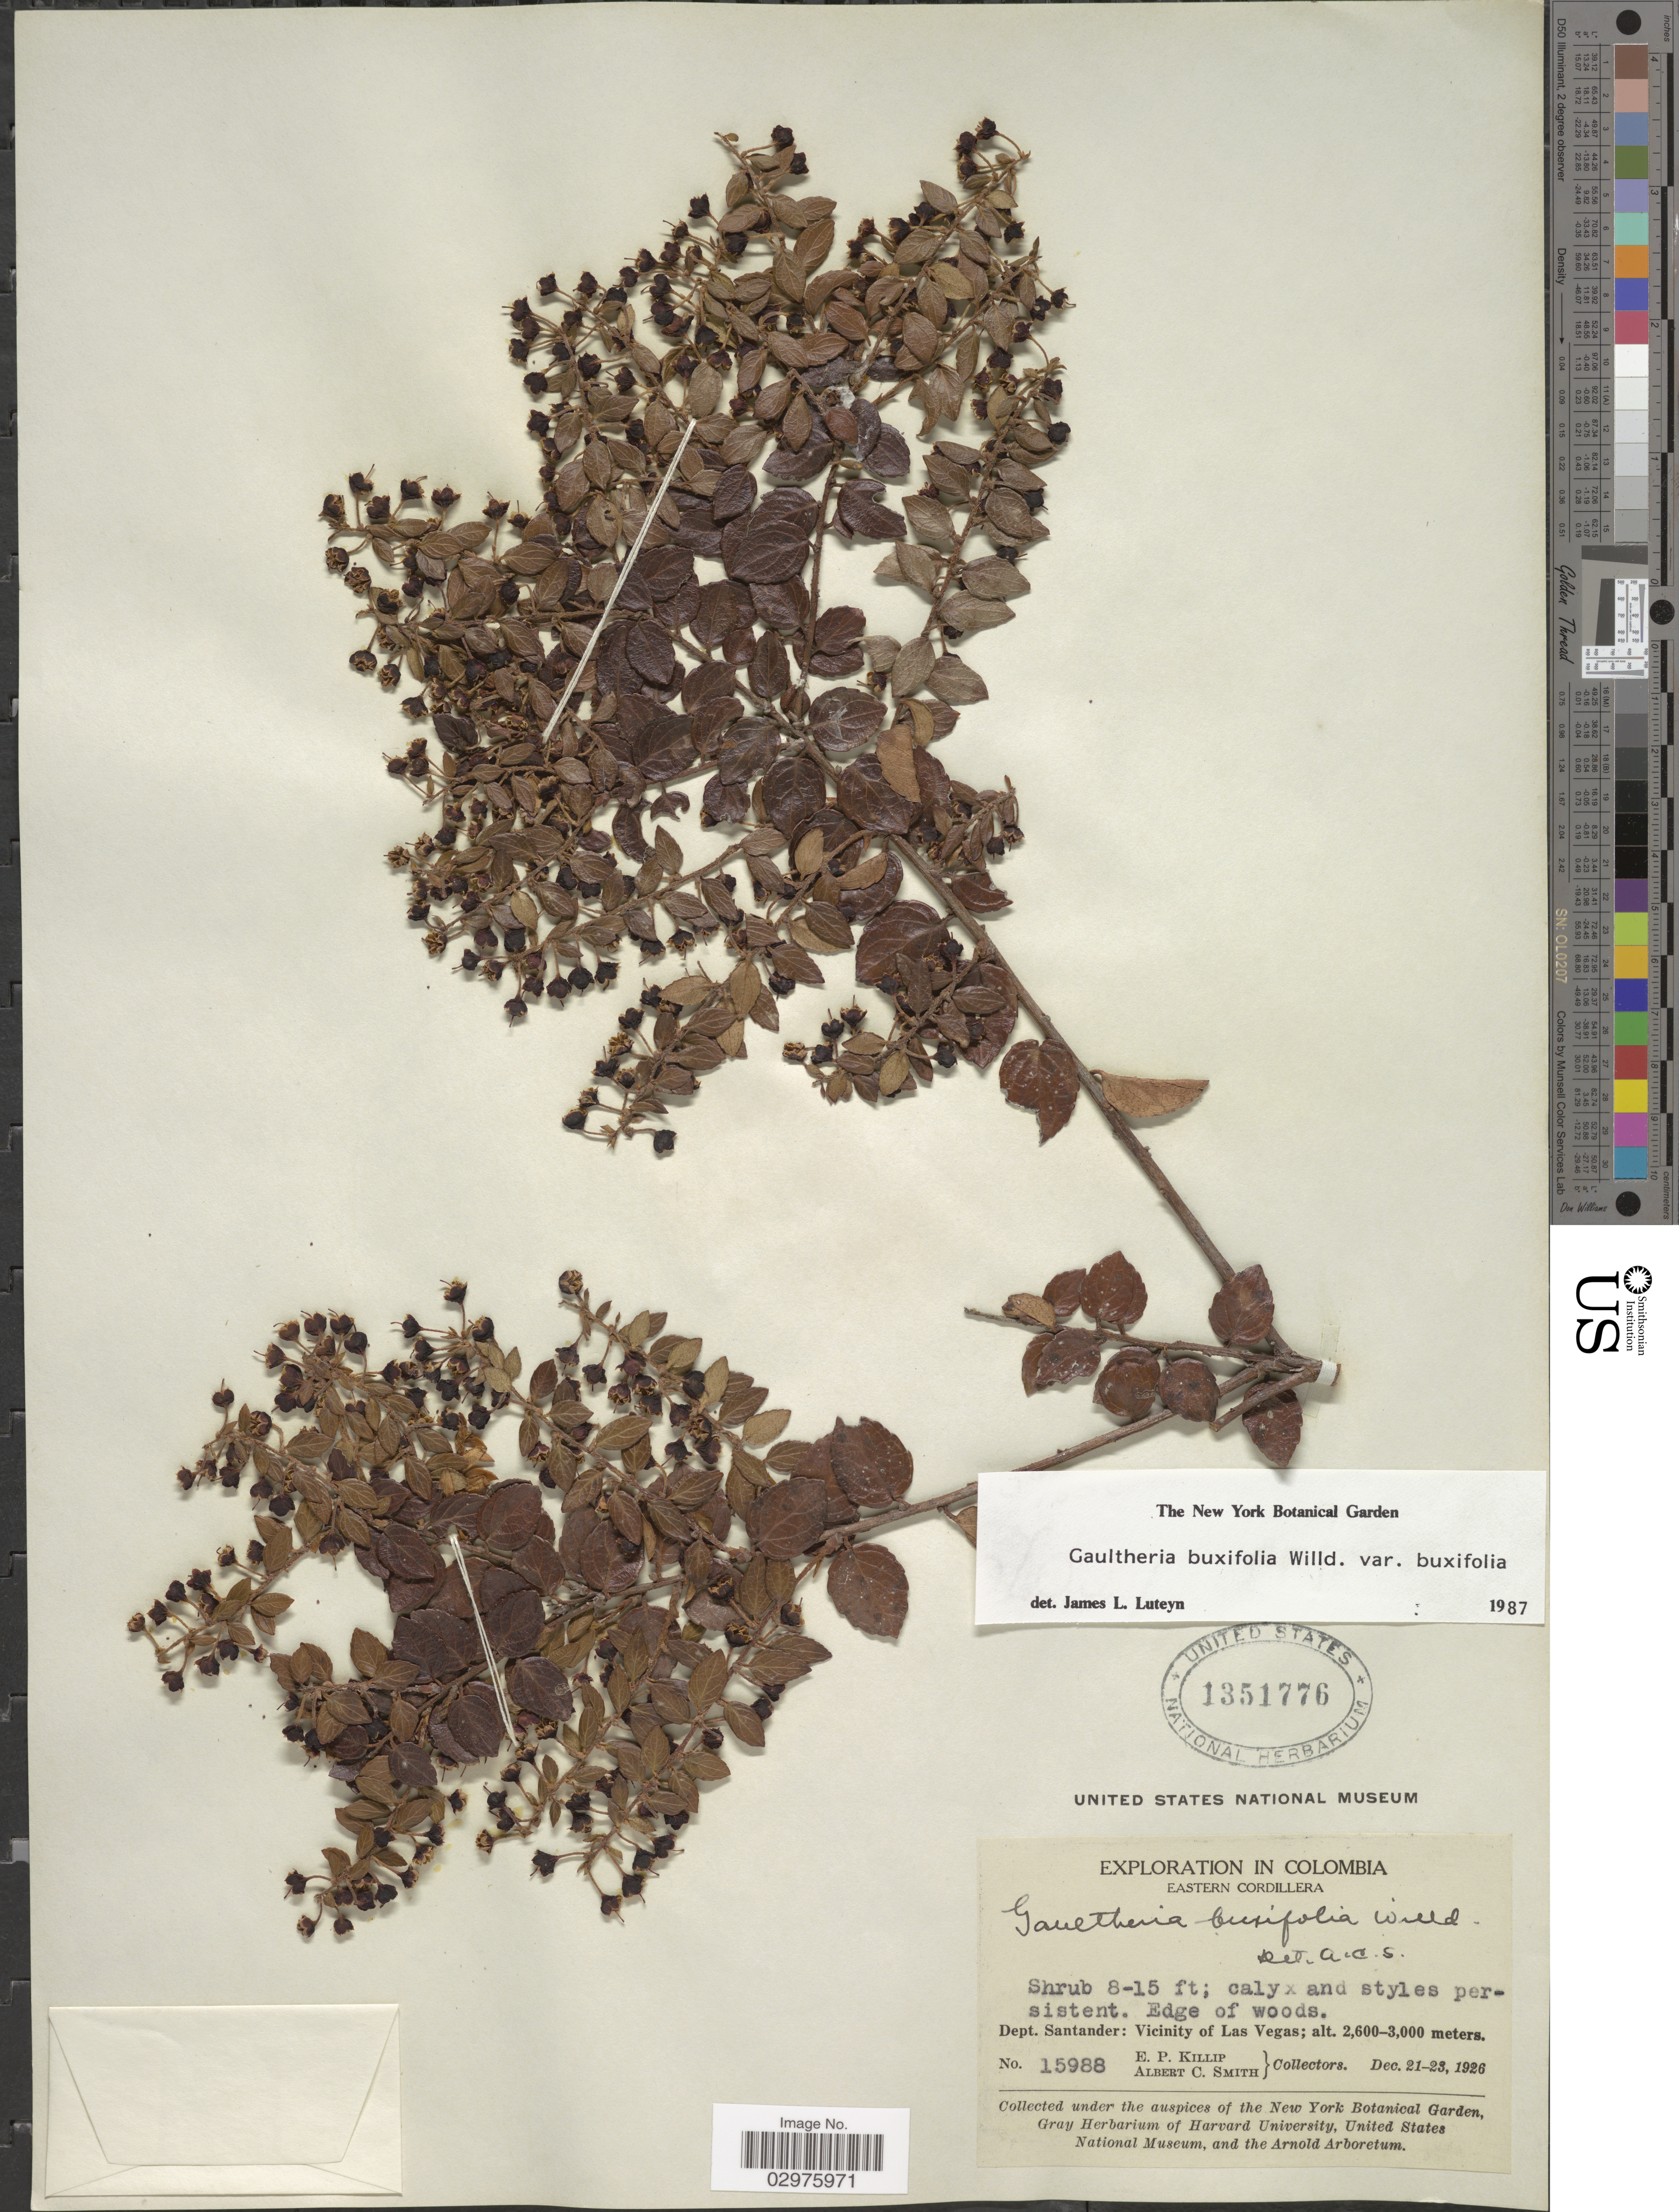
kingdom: Plantae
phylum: Tracheophyta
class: Magnoliopsida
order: Ericales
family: Ericaceae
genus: Gaultheria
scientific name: Gaultheria buxifolia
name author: Willd.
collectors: E. P. Killip & A. C. Smith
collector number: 15988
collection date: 1926-12-21/1926-12-23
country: Colombia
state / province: Santander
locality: Eastern Cordillera. Dept. Santaner: Vicinity of Las Vegas.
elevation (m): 2600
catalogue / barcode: US 1351776